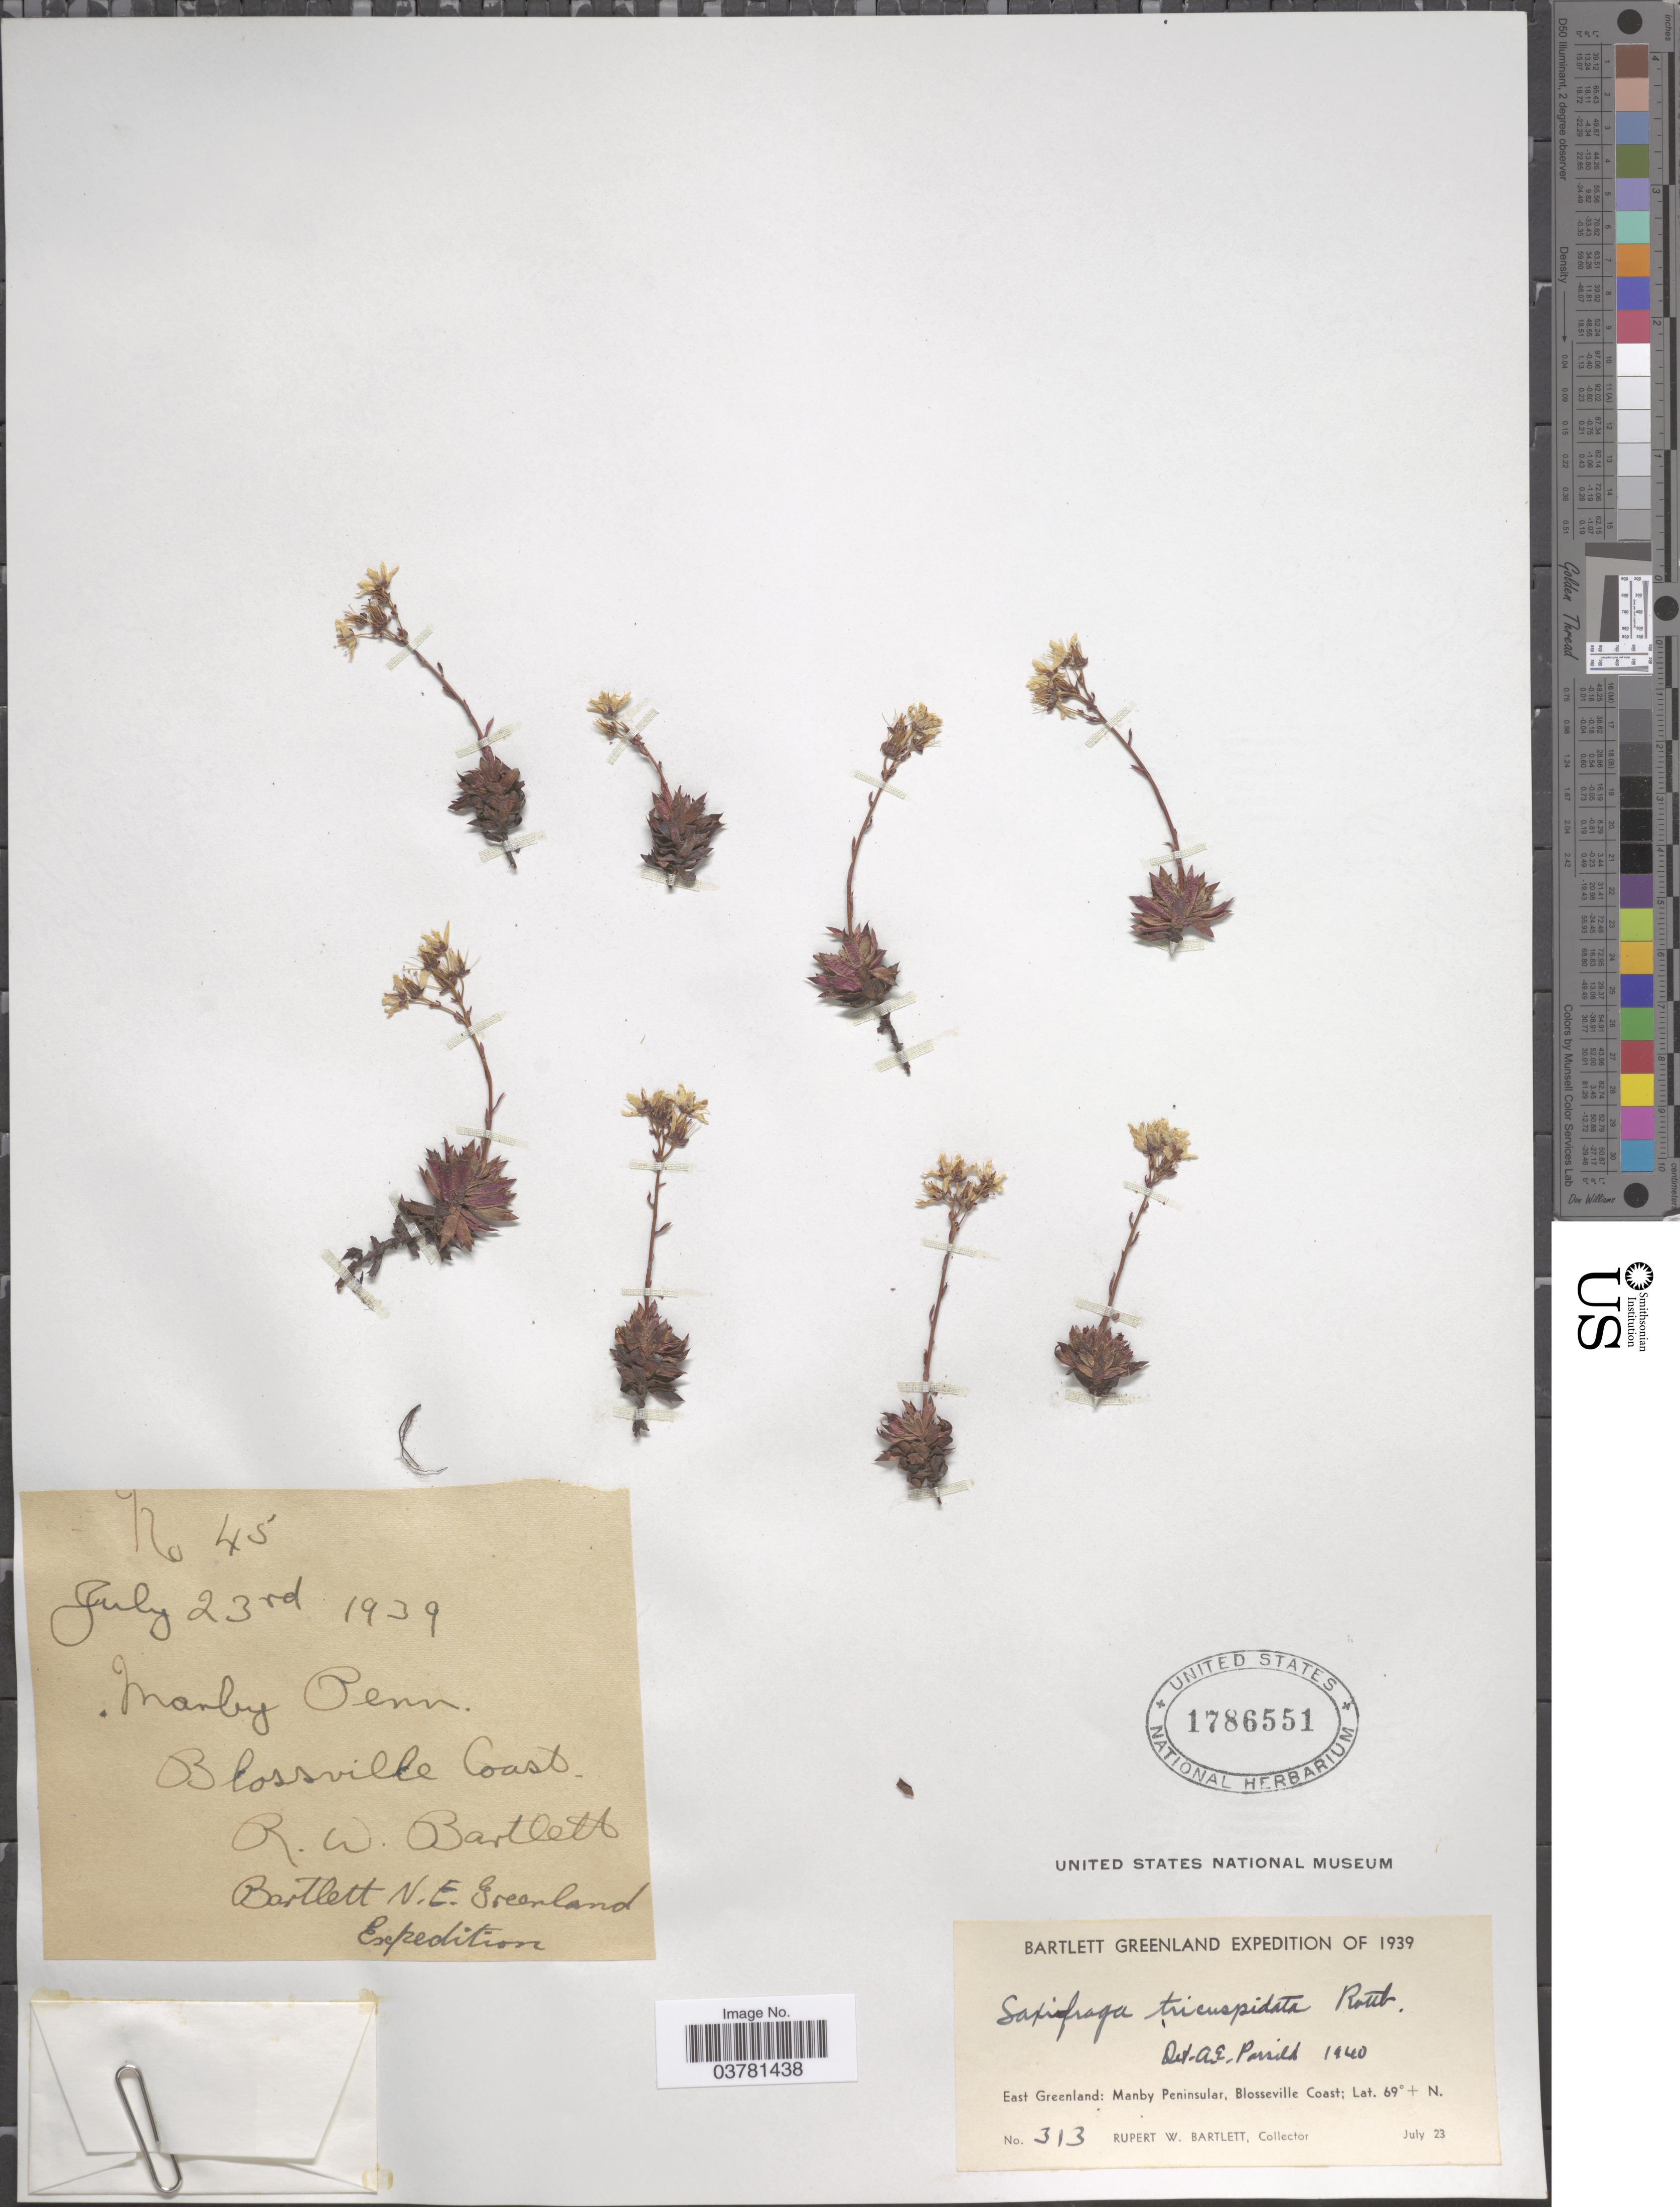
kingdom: Plantae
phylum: Tracheophyta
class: Magnoliopsida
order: Saxifragales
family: Saxifragaceae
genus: Saxifraga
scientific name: Saxifraga tricuspidata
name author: Rottb.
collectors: R. W. Bartlett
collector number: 313/45?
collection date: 1939-07-23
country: Greenland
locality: Bartlett Greenland Expedition of 1939. East Greenland: Manby Peninsular, Blosseville Coast. Bartlett N.E. Greenland Expedition.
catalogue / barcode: US 1786551